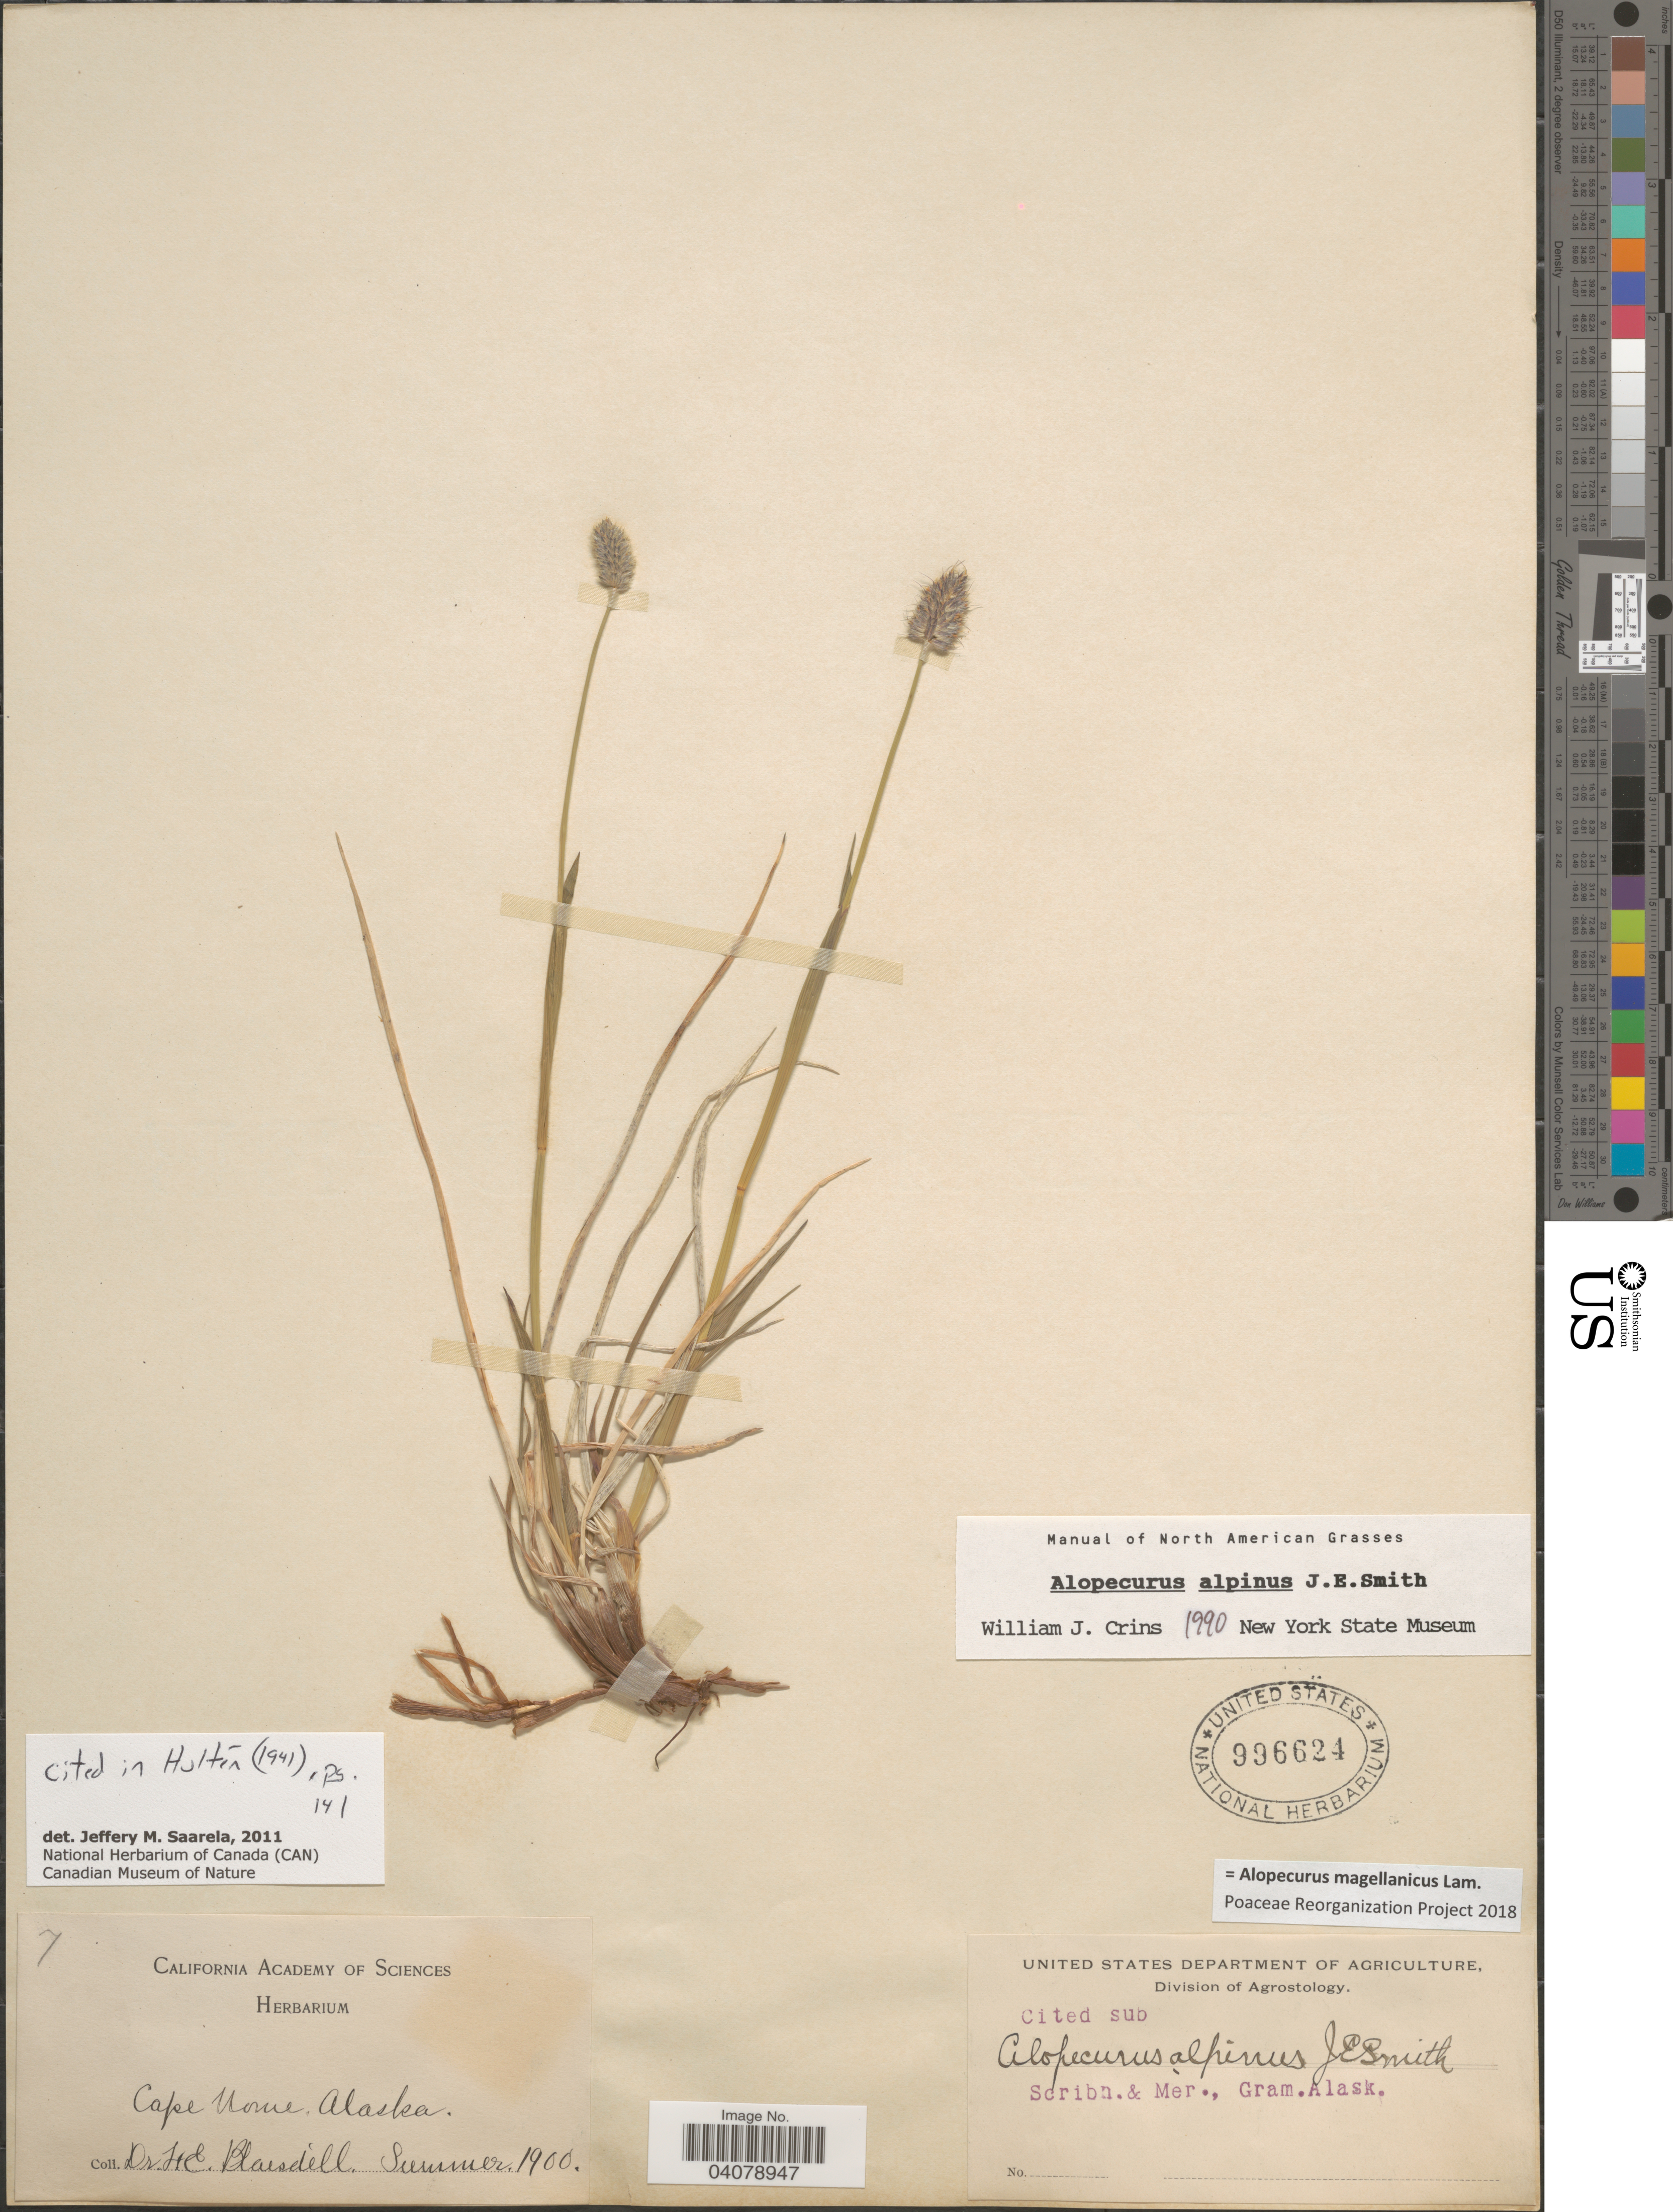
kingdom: Plantae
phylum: Tracheophyta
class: Liliopsida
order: Poales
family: Poaceae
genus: Alopecurus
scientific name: Alopecurus magellanicus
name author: Lam.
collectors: H. Blaisdell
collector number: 7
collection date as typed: Summer 1900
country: United States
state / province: Alaska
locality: Cape Nome.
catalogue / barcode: US 996624